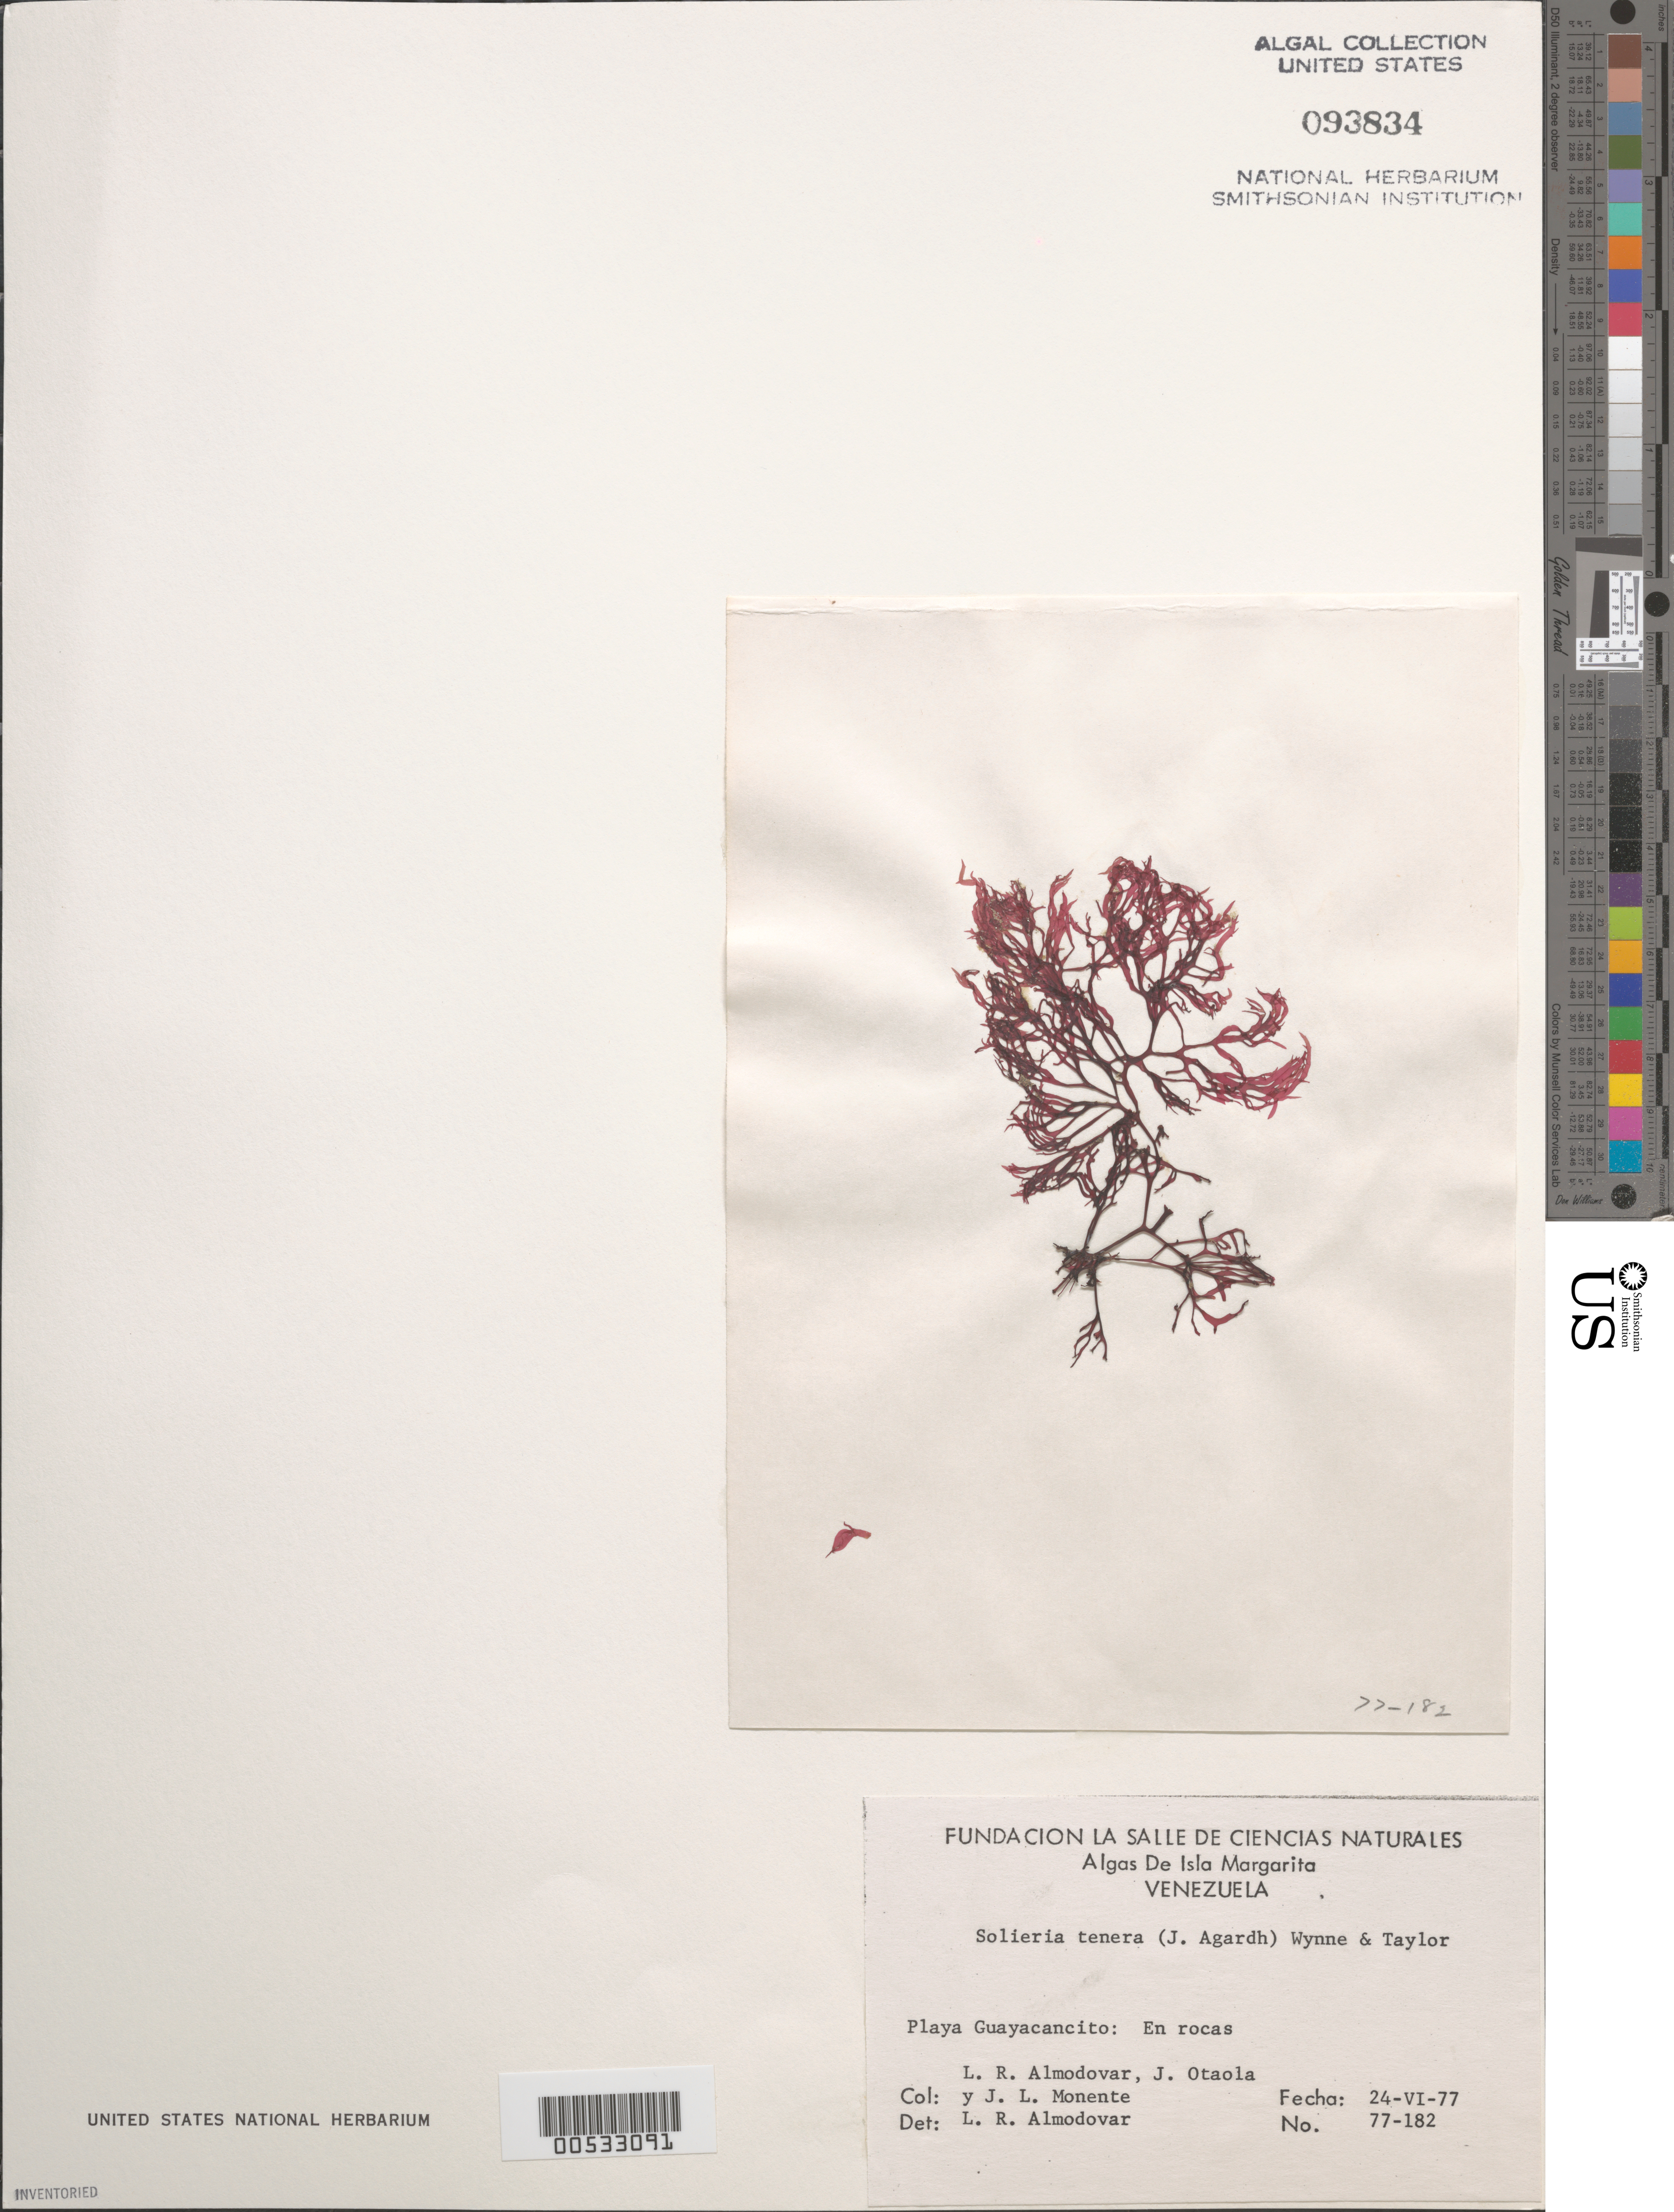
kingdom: Plantae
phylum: Rhodophyta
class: Florideophyceae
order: Gigartinales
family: Solieriaceae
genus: Solieria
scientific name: Solieria filiformis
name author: (Kütz.) P.W. Gabrielson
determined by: Algae name updating Project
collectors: L. Almodovar, J. Otaola & J. Monente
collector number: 77-182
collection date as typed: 24 Jun 1977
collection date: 1977-06-24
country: Venezuela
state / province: Nueva Esparta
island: Margarita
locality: Playa guayacancito, isla de margarita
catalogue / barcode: US 93834